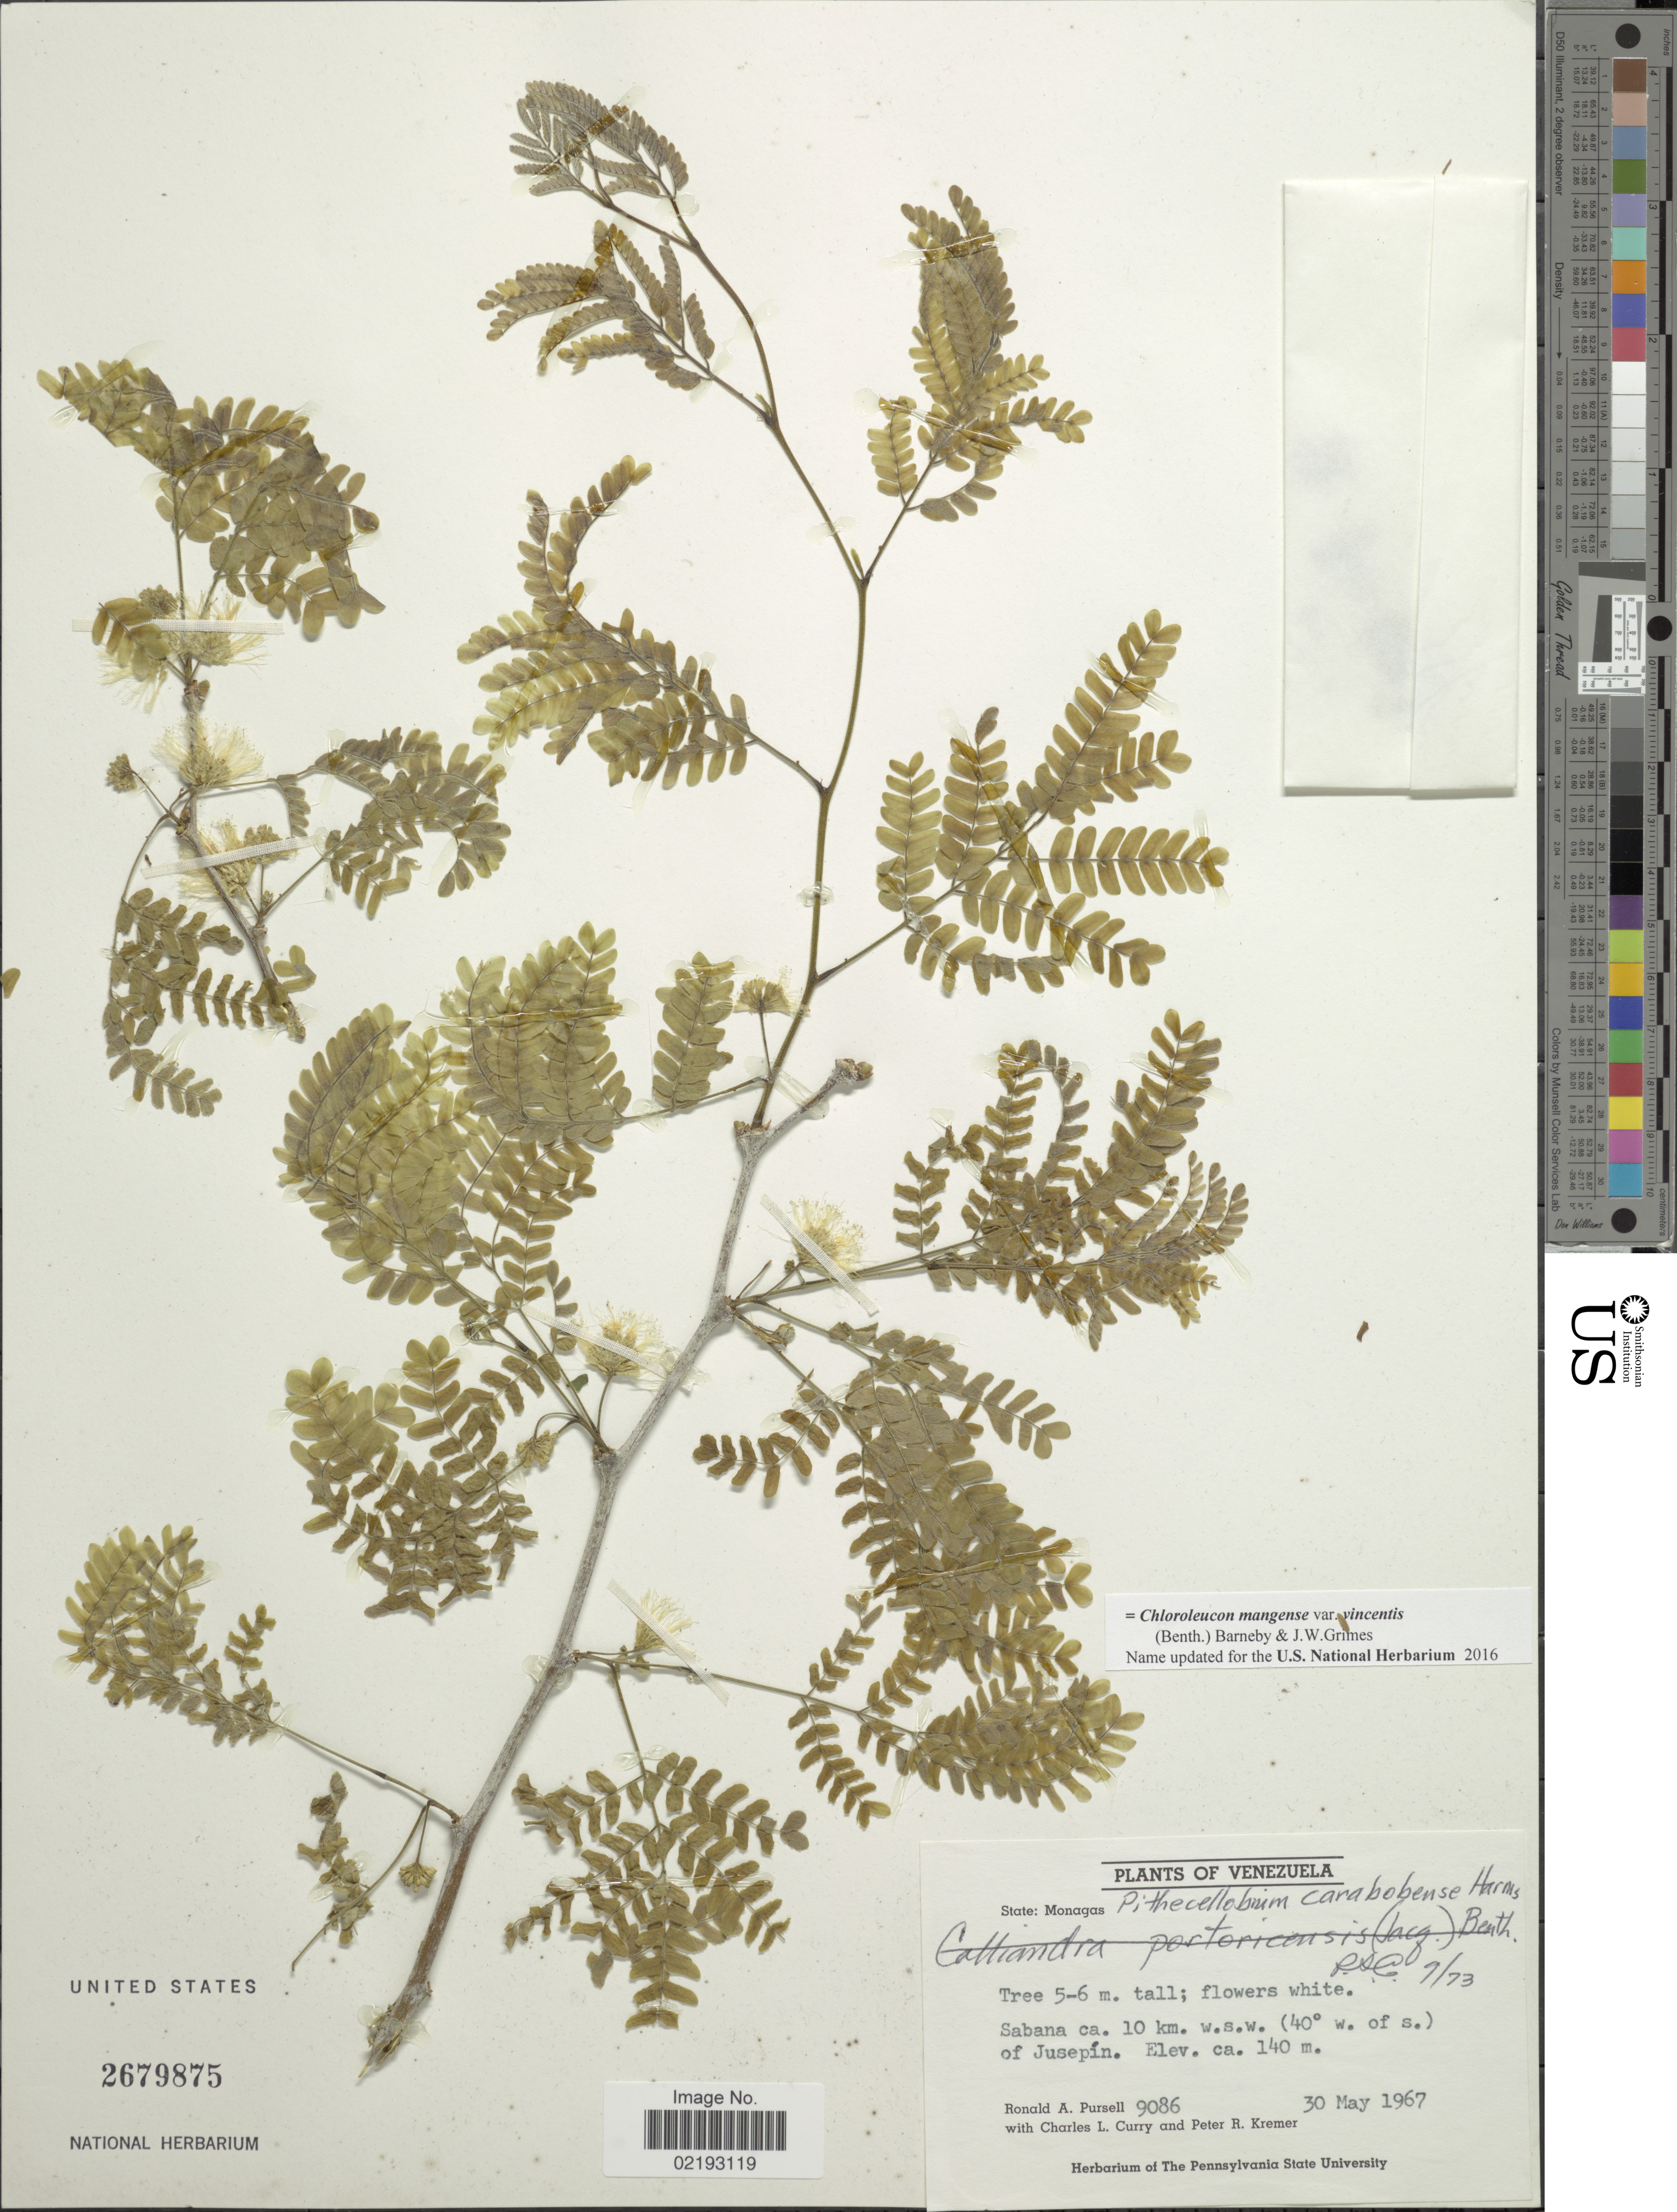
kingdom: Plantae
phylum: Tracheophyta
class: Magnoliopsida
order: Fabales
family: Fabaceae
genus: Chloroleucon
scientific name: Chloroleucon mangense var. vincentis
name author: (Benth.) Barneby & J.W. Grimes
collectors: R. A. Pursell, C. L. Curry & P. Kremer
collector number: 9086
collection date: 1967-05-30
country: Venezuela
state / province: Monagas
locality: Sabana ca 10 km w.s.w. (40° w. of s.) of Juespin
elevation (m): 140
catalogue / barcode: US 2679875